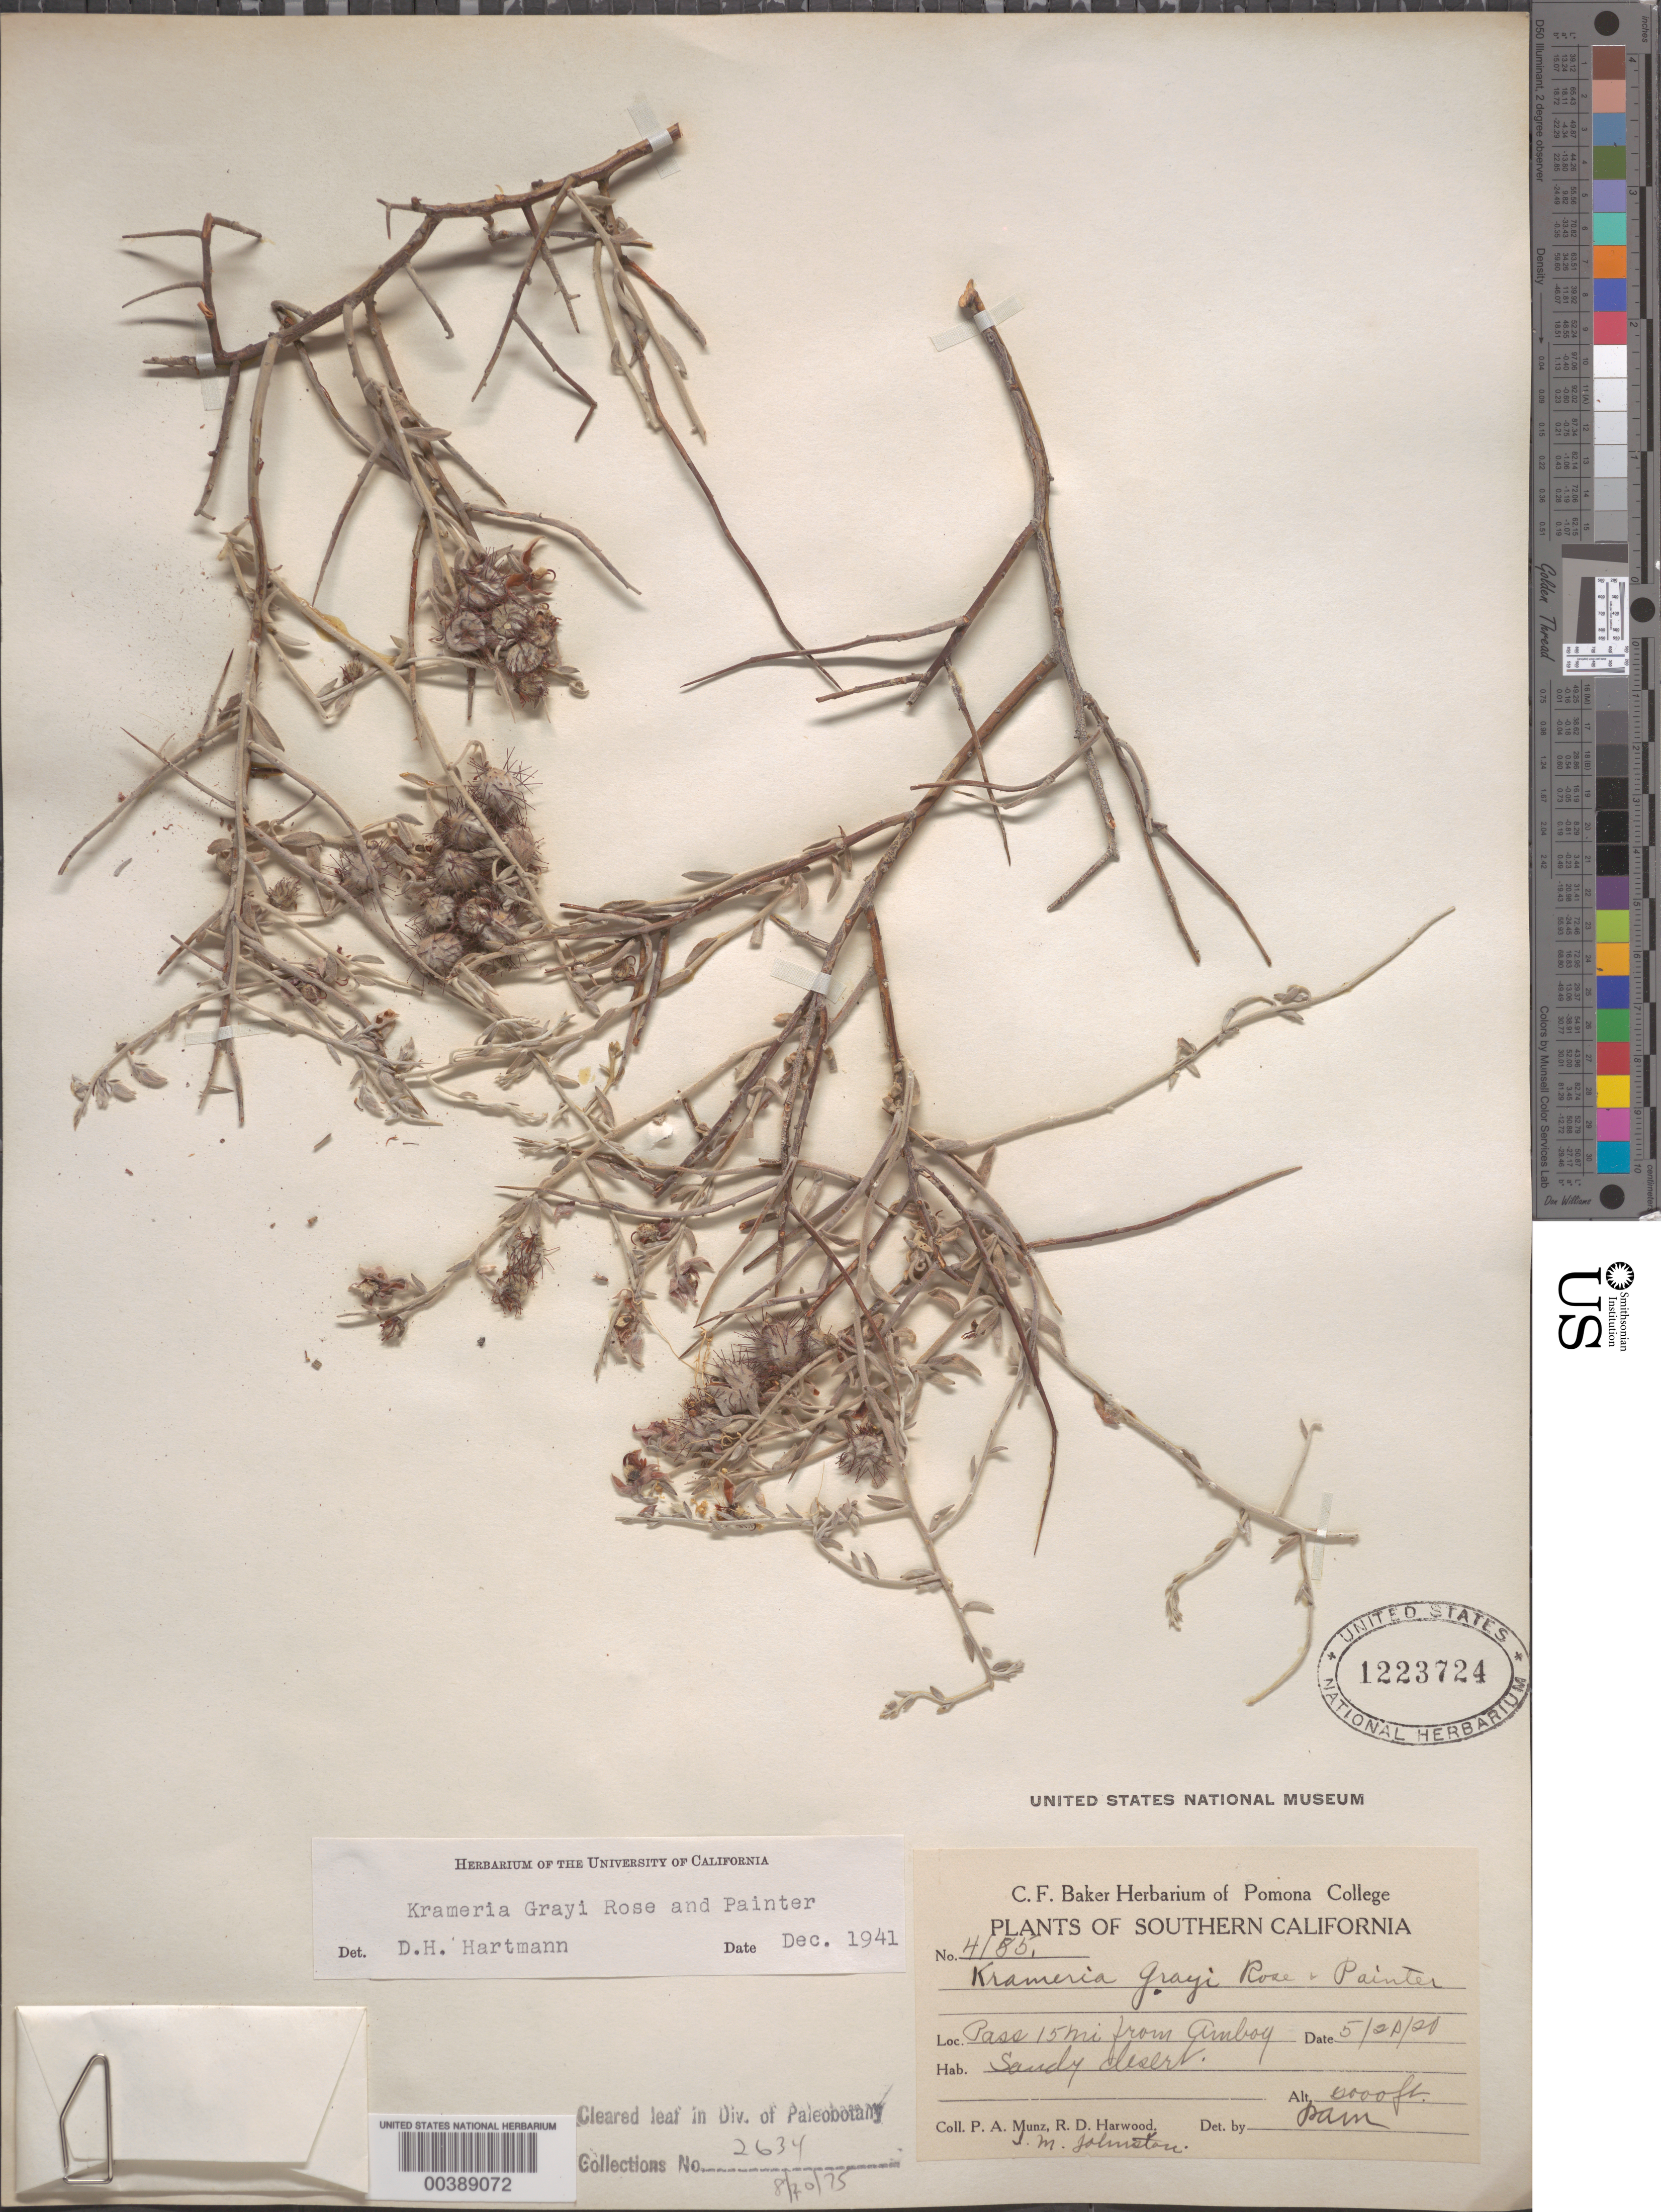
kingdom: Plantae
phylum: Tracheophyta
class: Magnoliopsida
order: Zygophyllales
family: Krameriaceae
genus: Krameria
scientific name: Krameria grayi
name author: Rose & J.H. Painter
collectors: P. A. Munz, R. Harwood & J. Johnston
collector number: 4185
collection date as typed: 20 May 1920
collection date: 1920-05-20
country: United States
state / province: California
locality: Pass 15 mi from amboy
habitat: Sandy desert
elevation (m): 610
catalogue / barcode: US 1223724